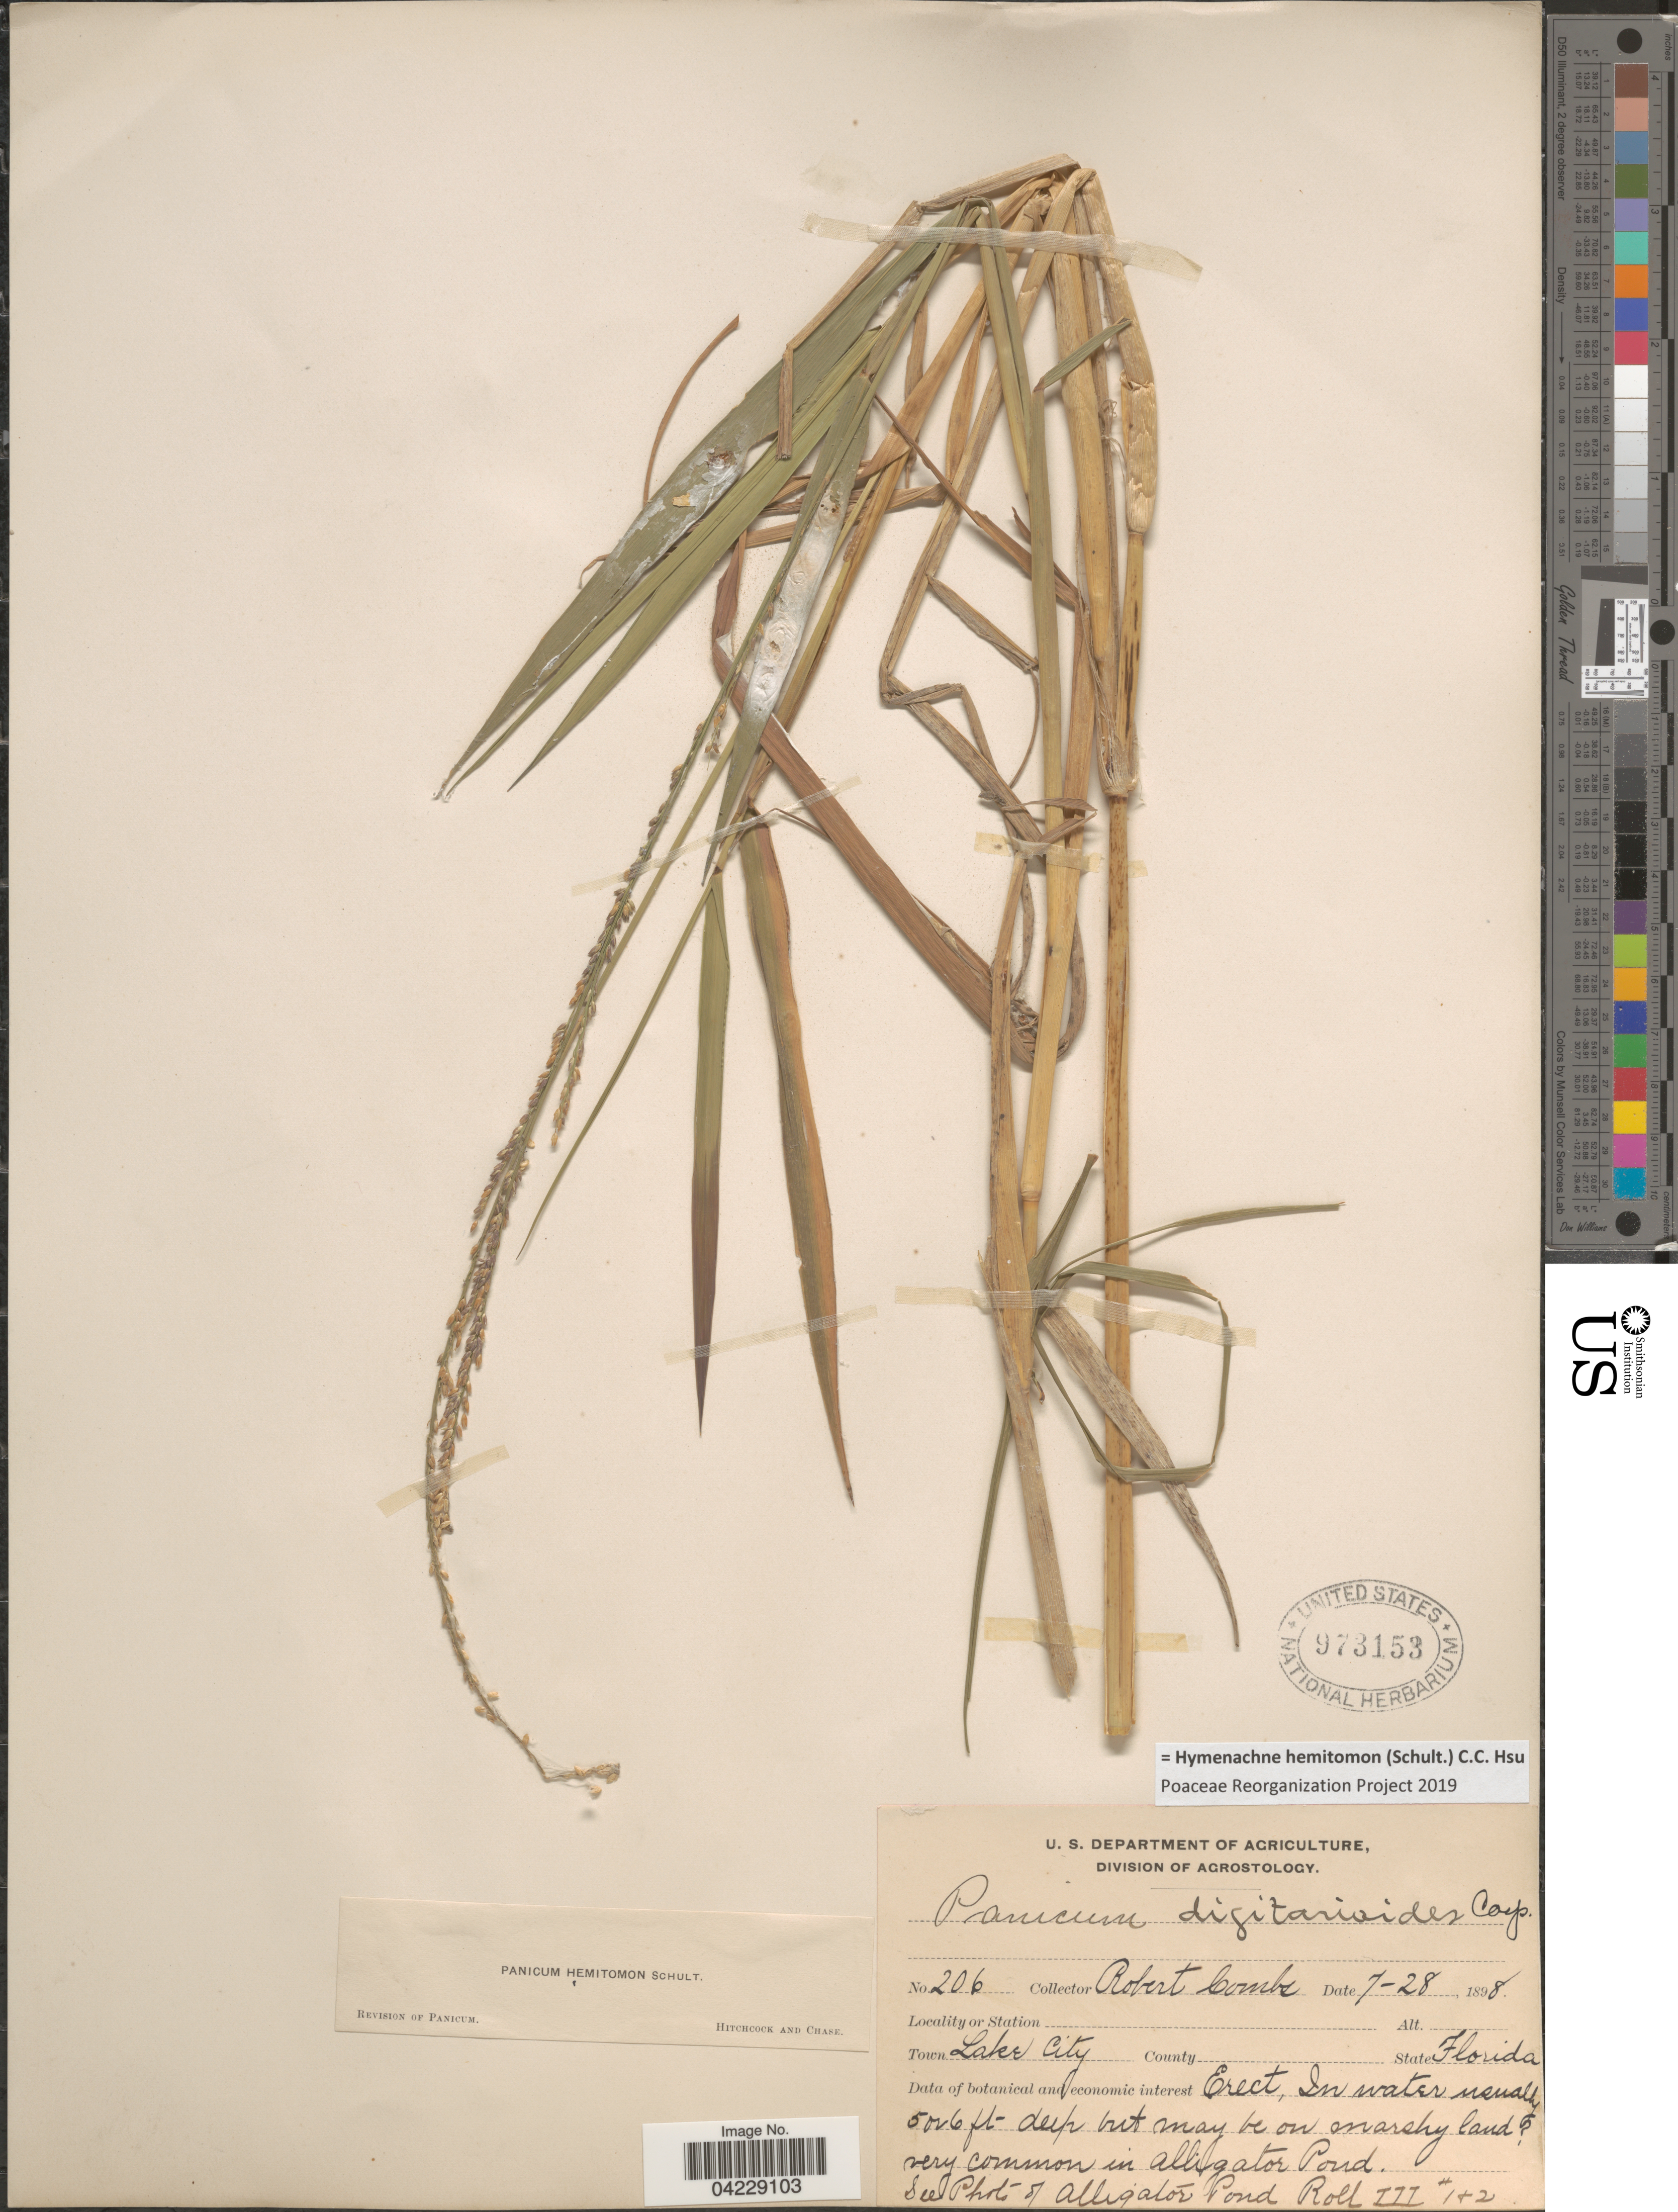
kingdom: Plantae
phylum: Tracheophyta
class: Liliopsida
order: Poales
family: Poaceae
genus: Hymenachne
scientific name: Hymenachne hemitomon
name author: (Schult.) C. C. Hsu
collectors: R. Combs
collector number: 206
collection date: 1898-07-28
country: United States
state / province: Florida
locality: Town Lake City. In Alligator Pond.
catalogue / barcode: US 973153